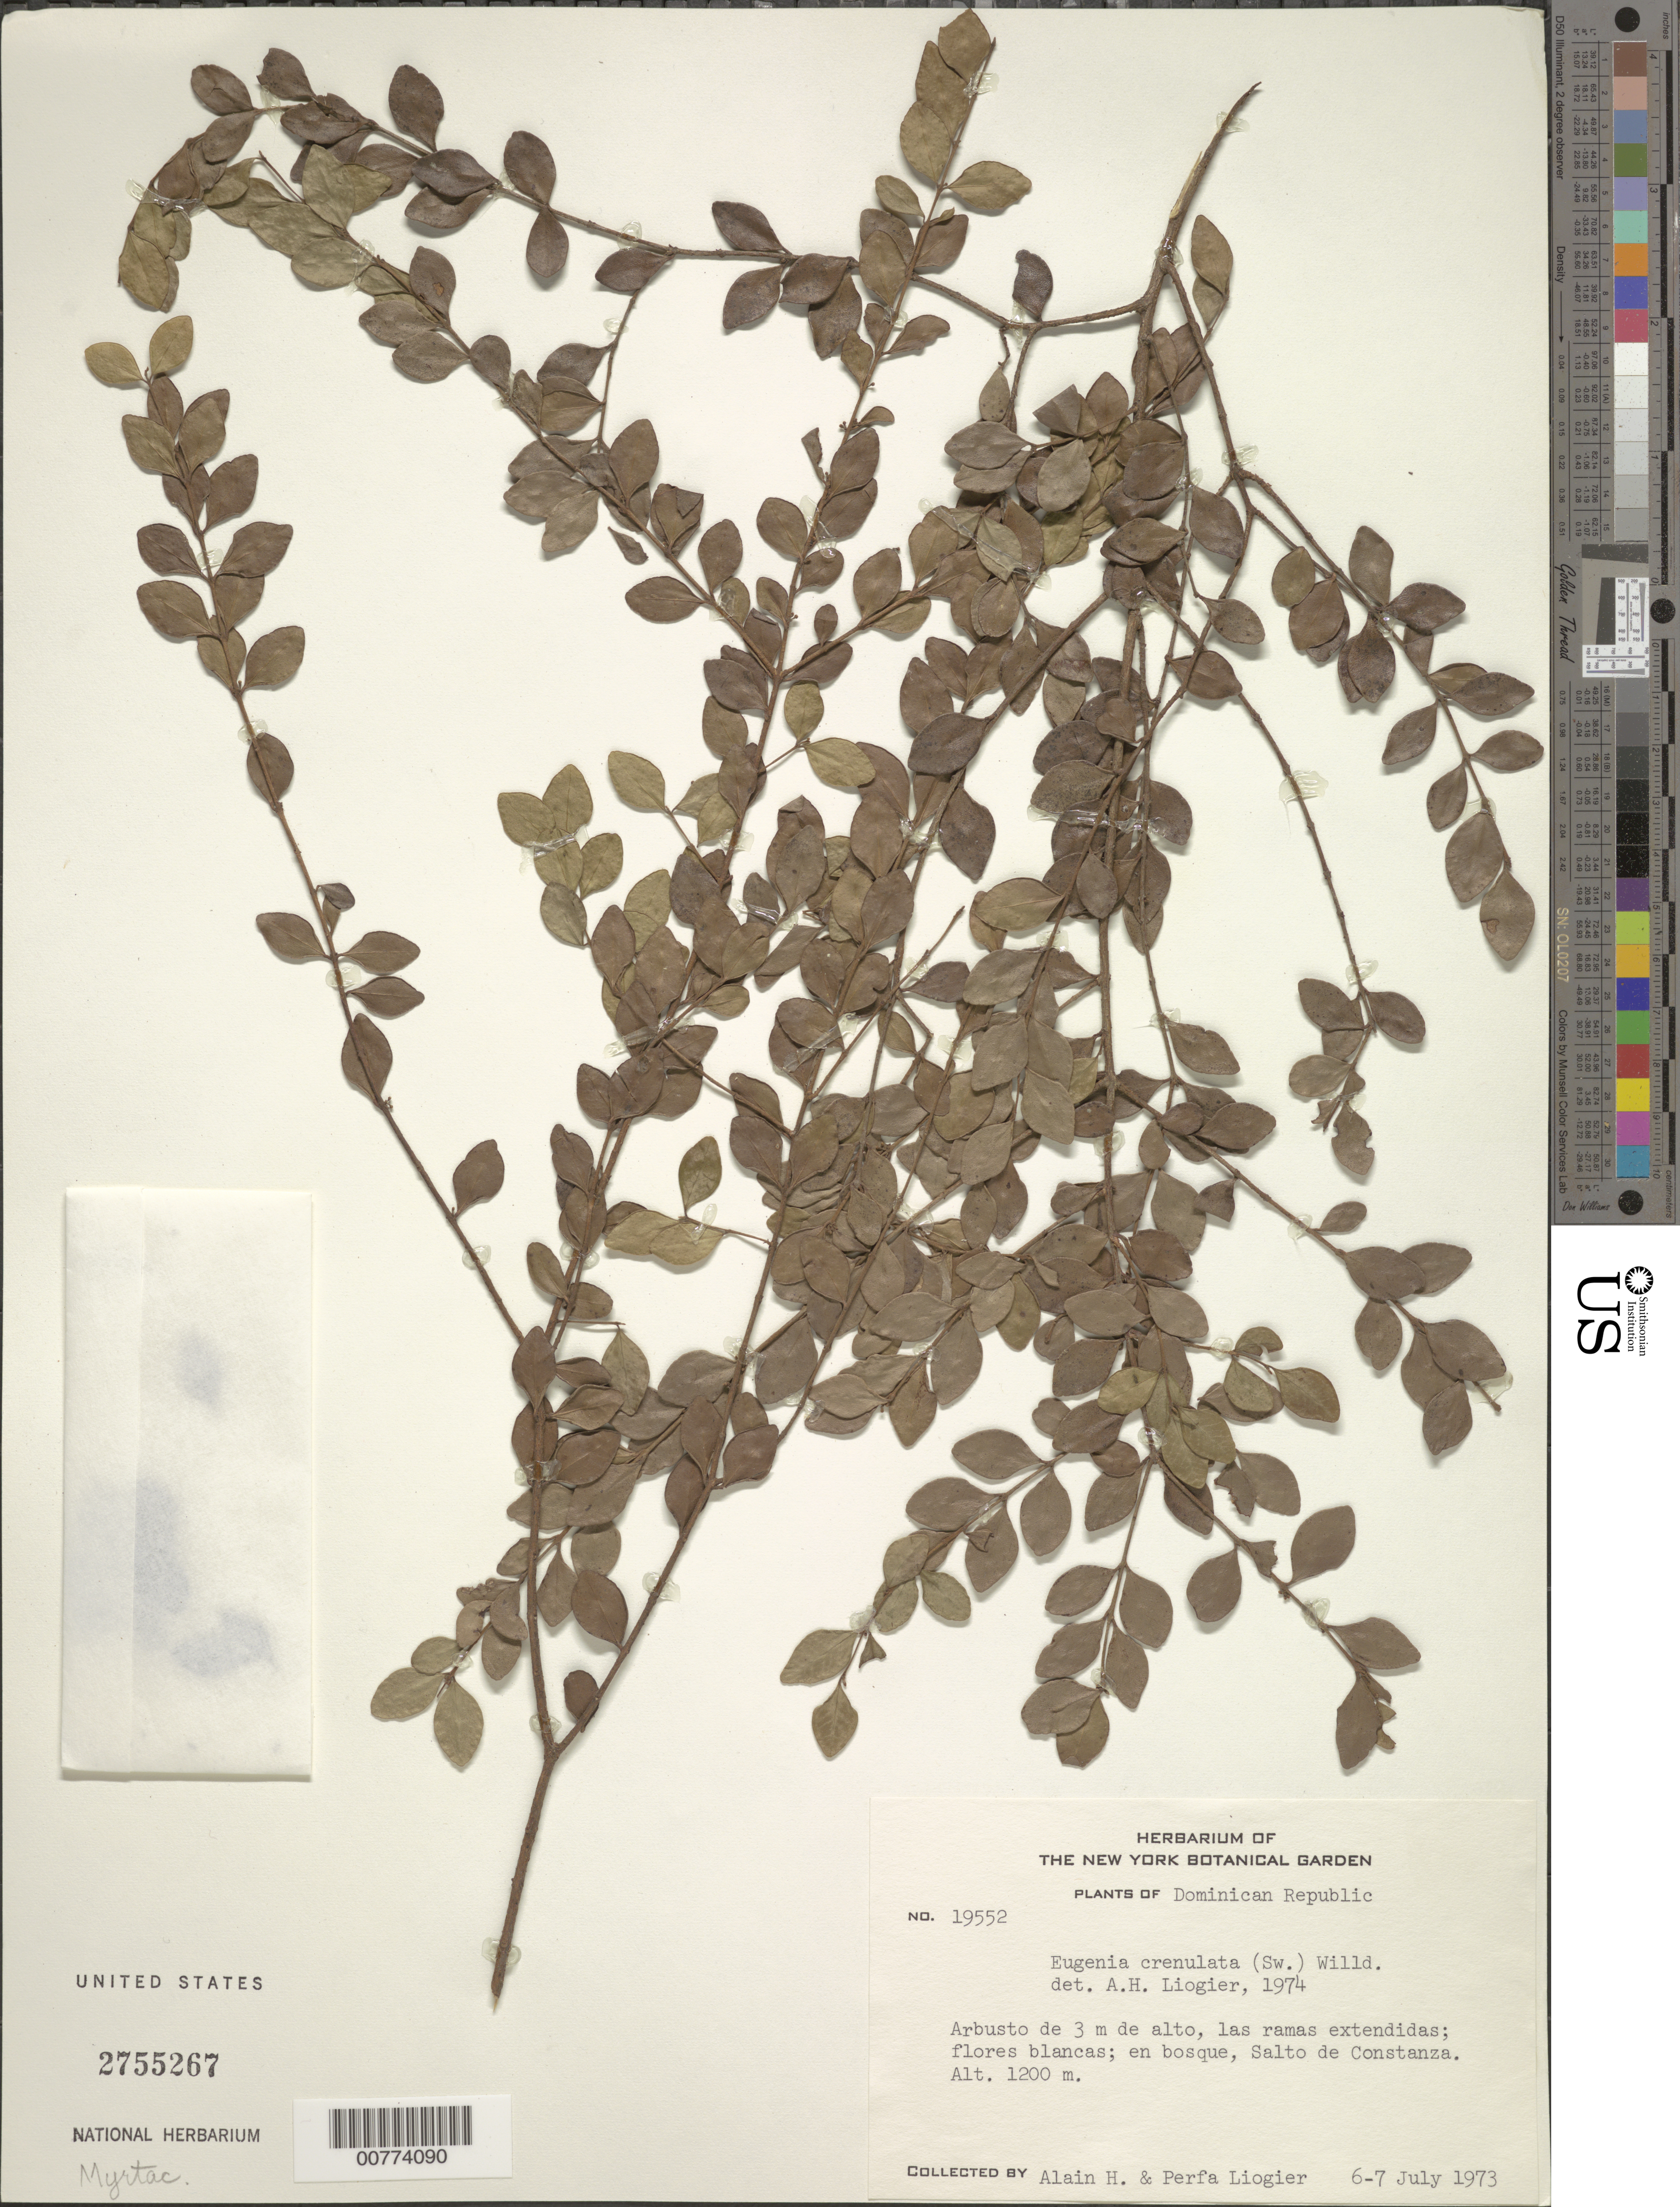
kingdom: Plantae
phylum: Tracheophyta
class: Magnoliopsida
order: Myrtales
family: Myrtaceae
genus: Eugenia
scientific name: Eugenia crenulata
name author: (Sw.) Willd.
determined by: Liogier, Alain H.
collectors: A. H. Liogier & M. P. Liogier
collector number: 19552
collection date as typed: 06 Jul 1973 to 07 Jul 1973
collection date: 1973-07-06/1973-07-07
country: Dominican Republic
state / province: La Vega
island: Hispaniola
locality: Salto de Constanza.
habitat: In forest.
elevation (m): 1200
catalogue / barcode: US 2755267